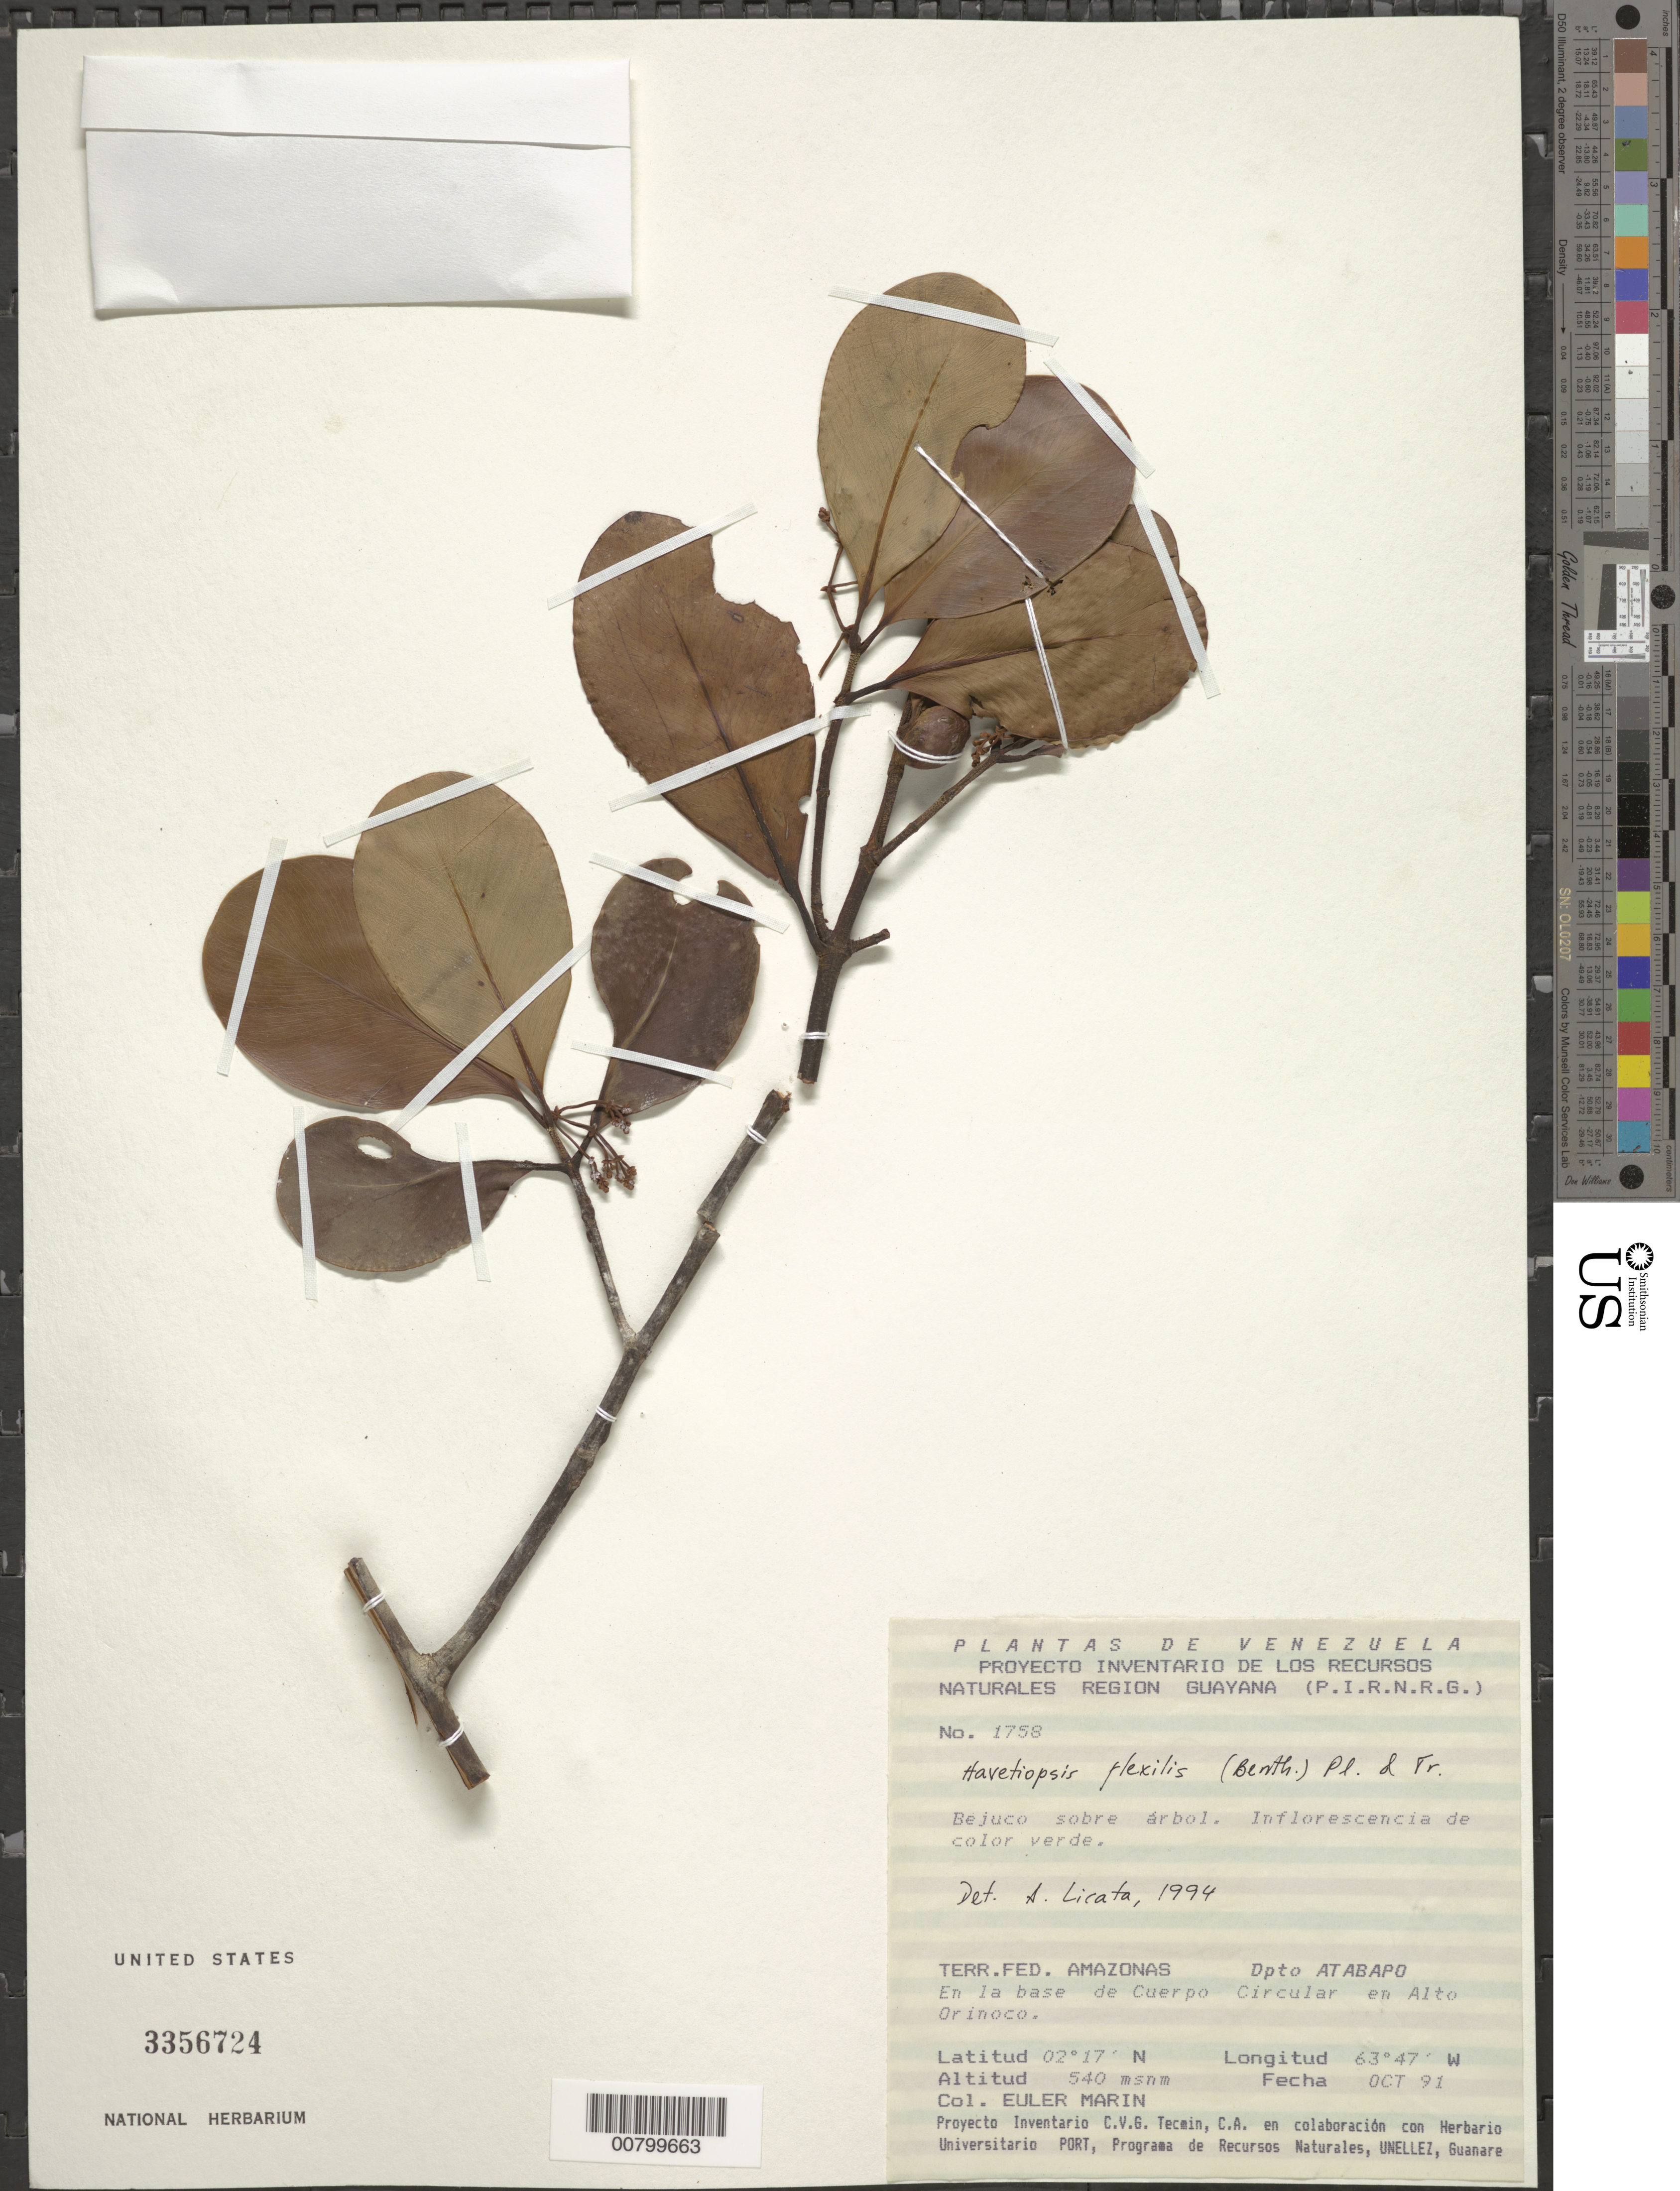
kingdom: Plantae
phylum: Tracheophyta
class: Magnoliopsida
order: Malpighiales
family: Clusiaceae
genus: Havetiopsis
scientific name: Havetiopsis flexilis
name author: Spruce ex Planch. & Triana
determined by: Licata, A., (PORT), Univ. Nac. Exp. de los Llanos Ezequiel Zamora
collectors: E. Marin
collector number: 1758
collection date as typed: Oct-91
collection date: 1991-10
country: Venezuela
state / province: Amazonas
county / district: Atabapo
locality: Cuerpo Circular base, alto Orinoco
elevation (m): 540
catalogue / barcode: US 3356724